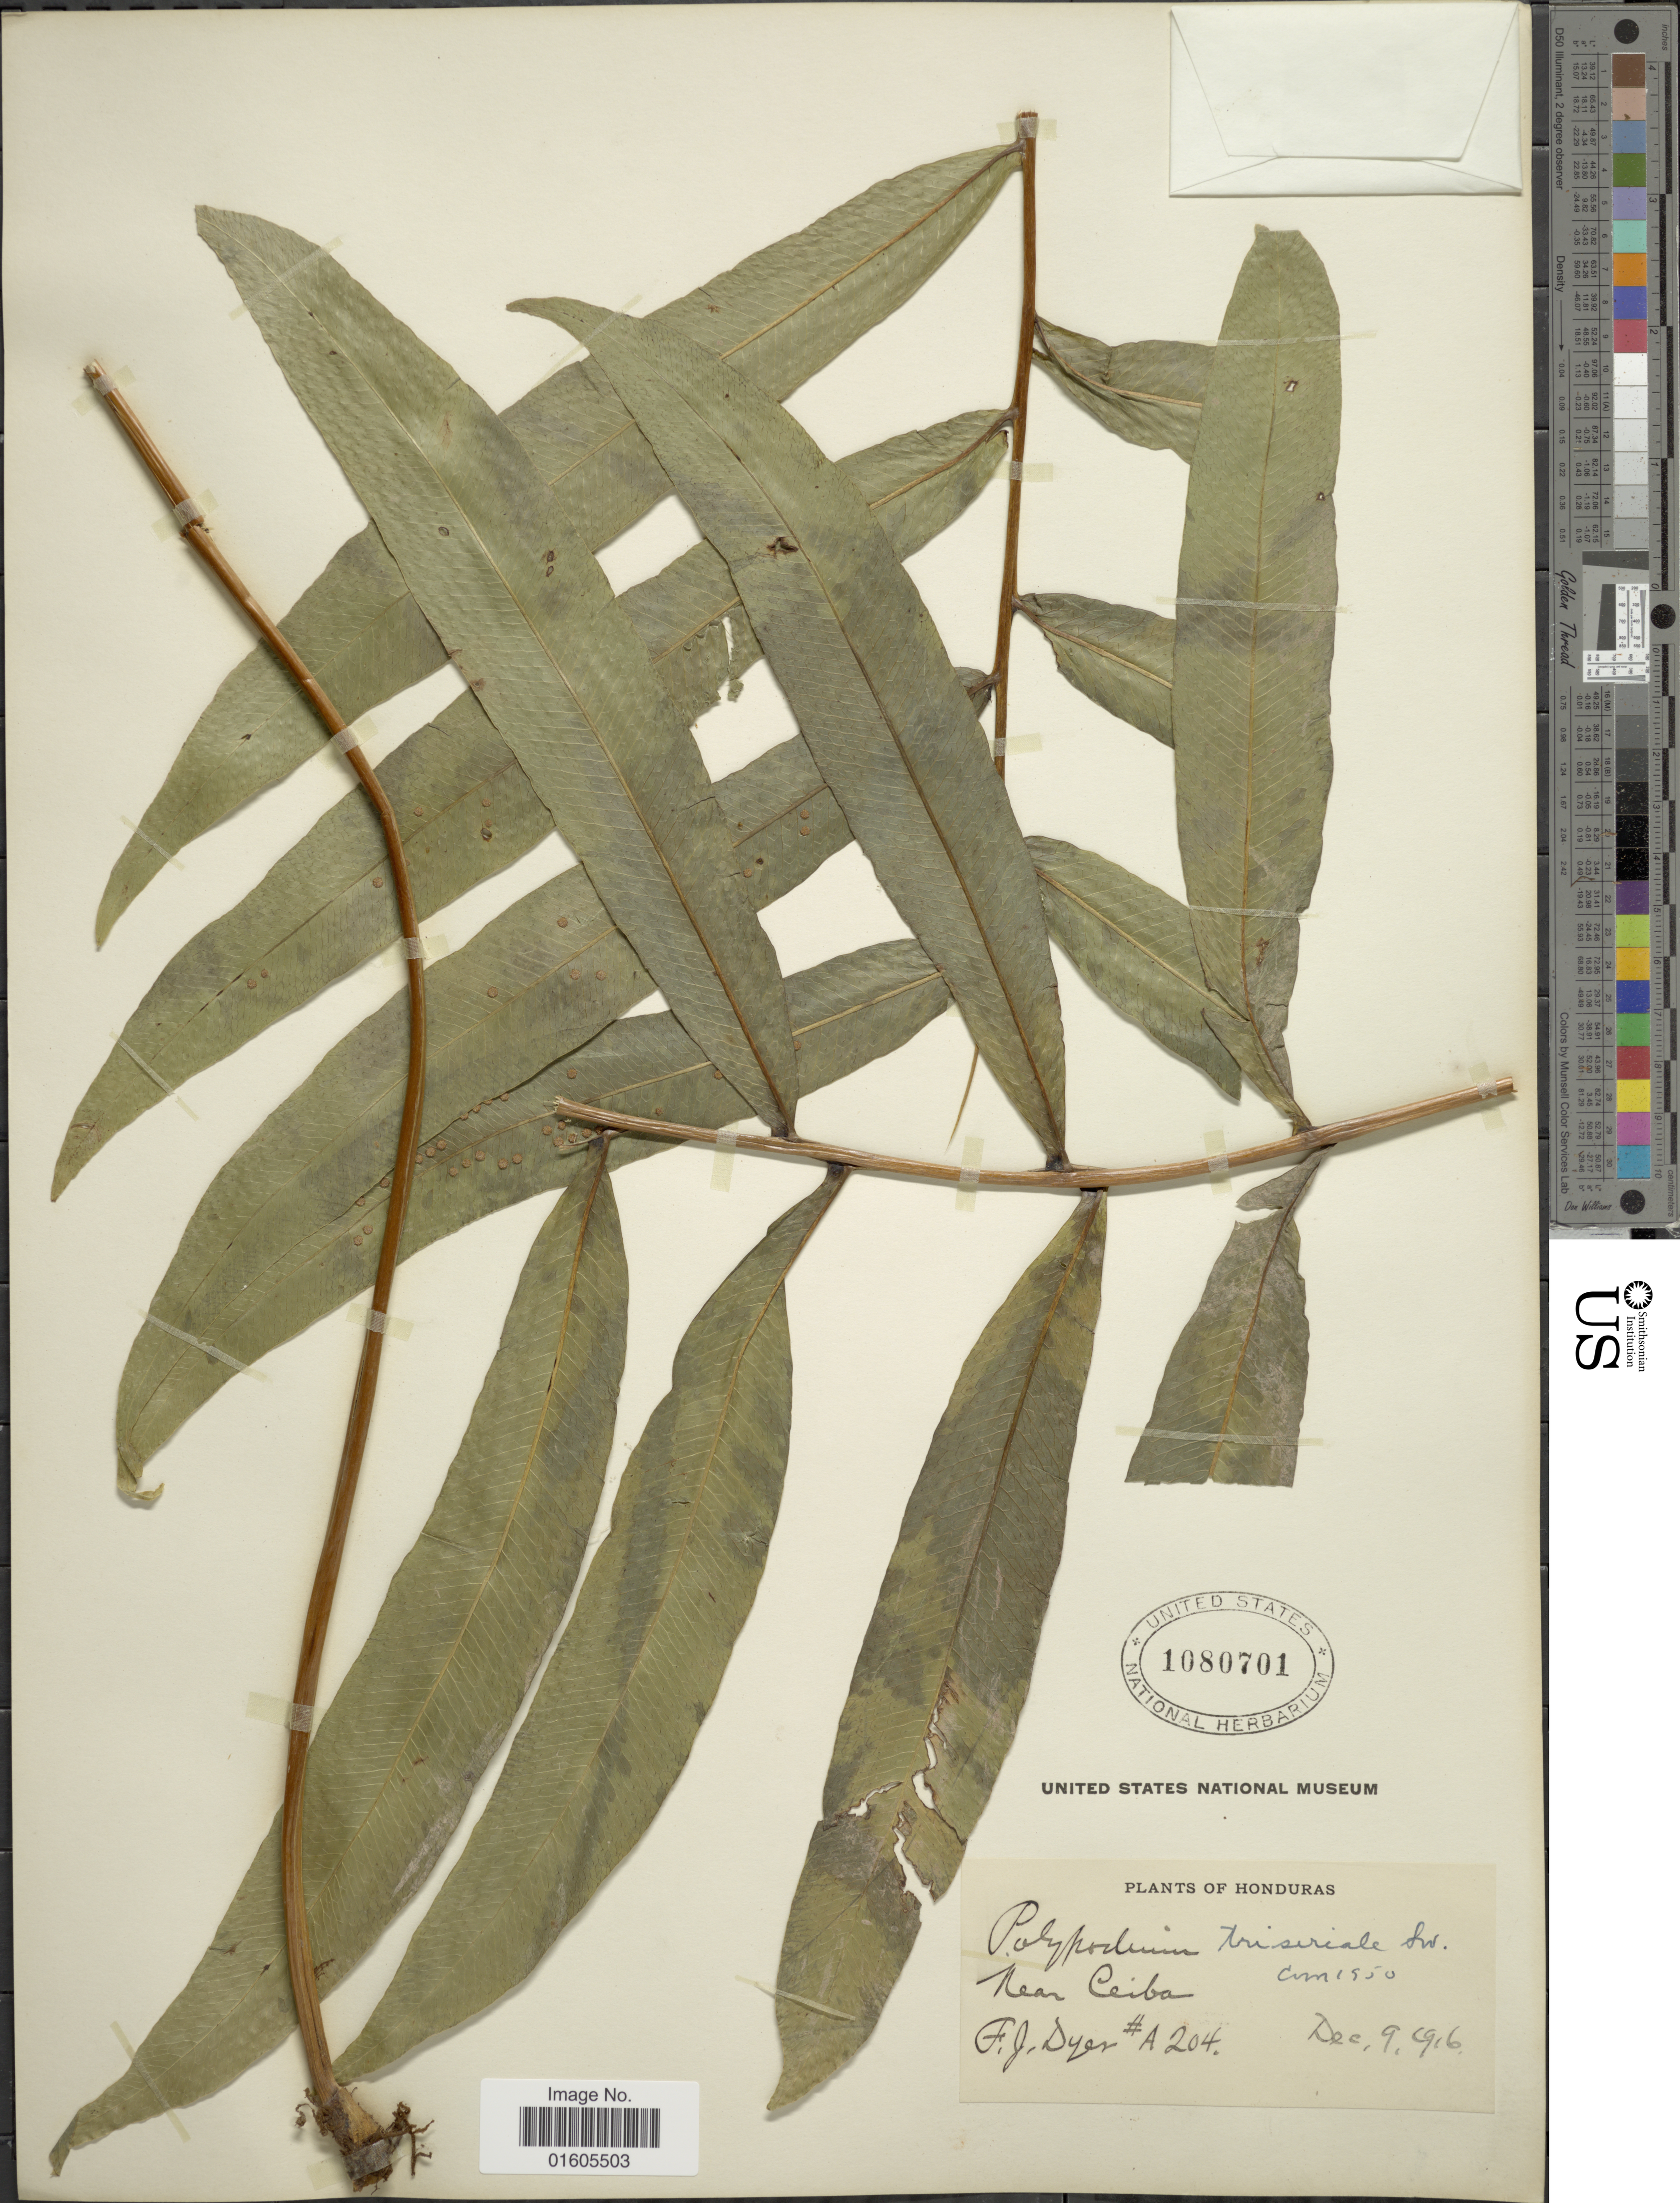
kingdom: Plantae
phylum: Tracheophyta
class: Polypodiopsida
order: Polypodiales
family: Polypodiaceae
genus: Serpocaulon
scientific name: Serpocaulon triseriale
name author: (Sw.) A.R. Sm.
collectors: F. J. Dyer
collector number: A204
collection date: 1916-12-09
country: Honduras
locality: Near Ceiba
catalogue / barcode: US 1080701